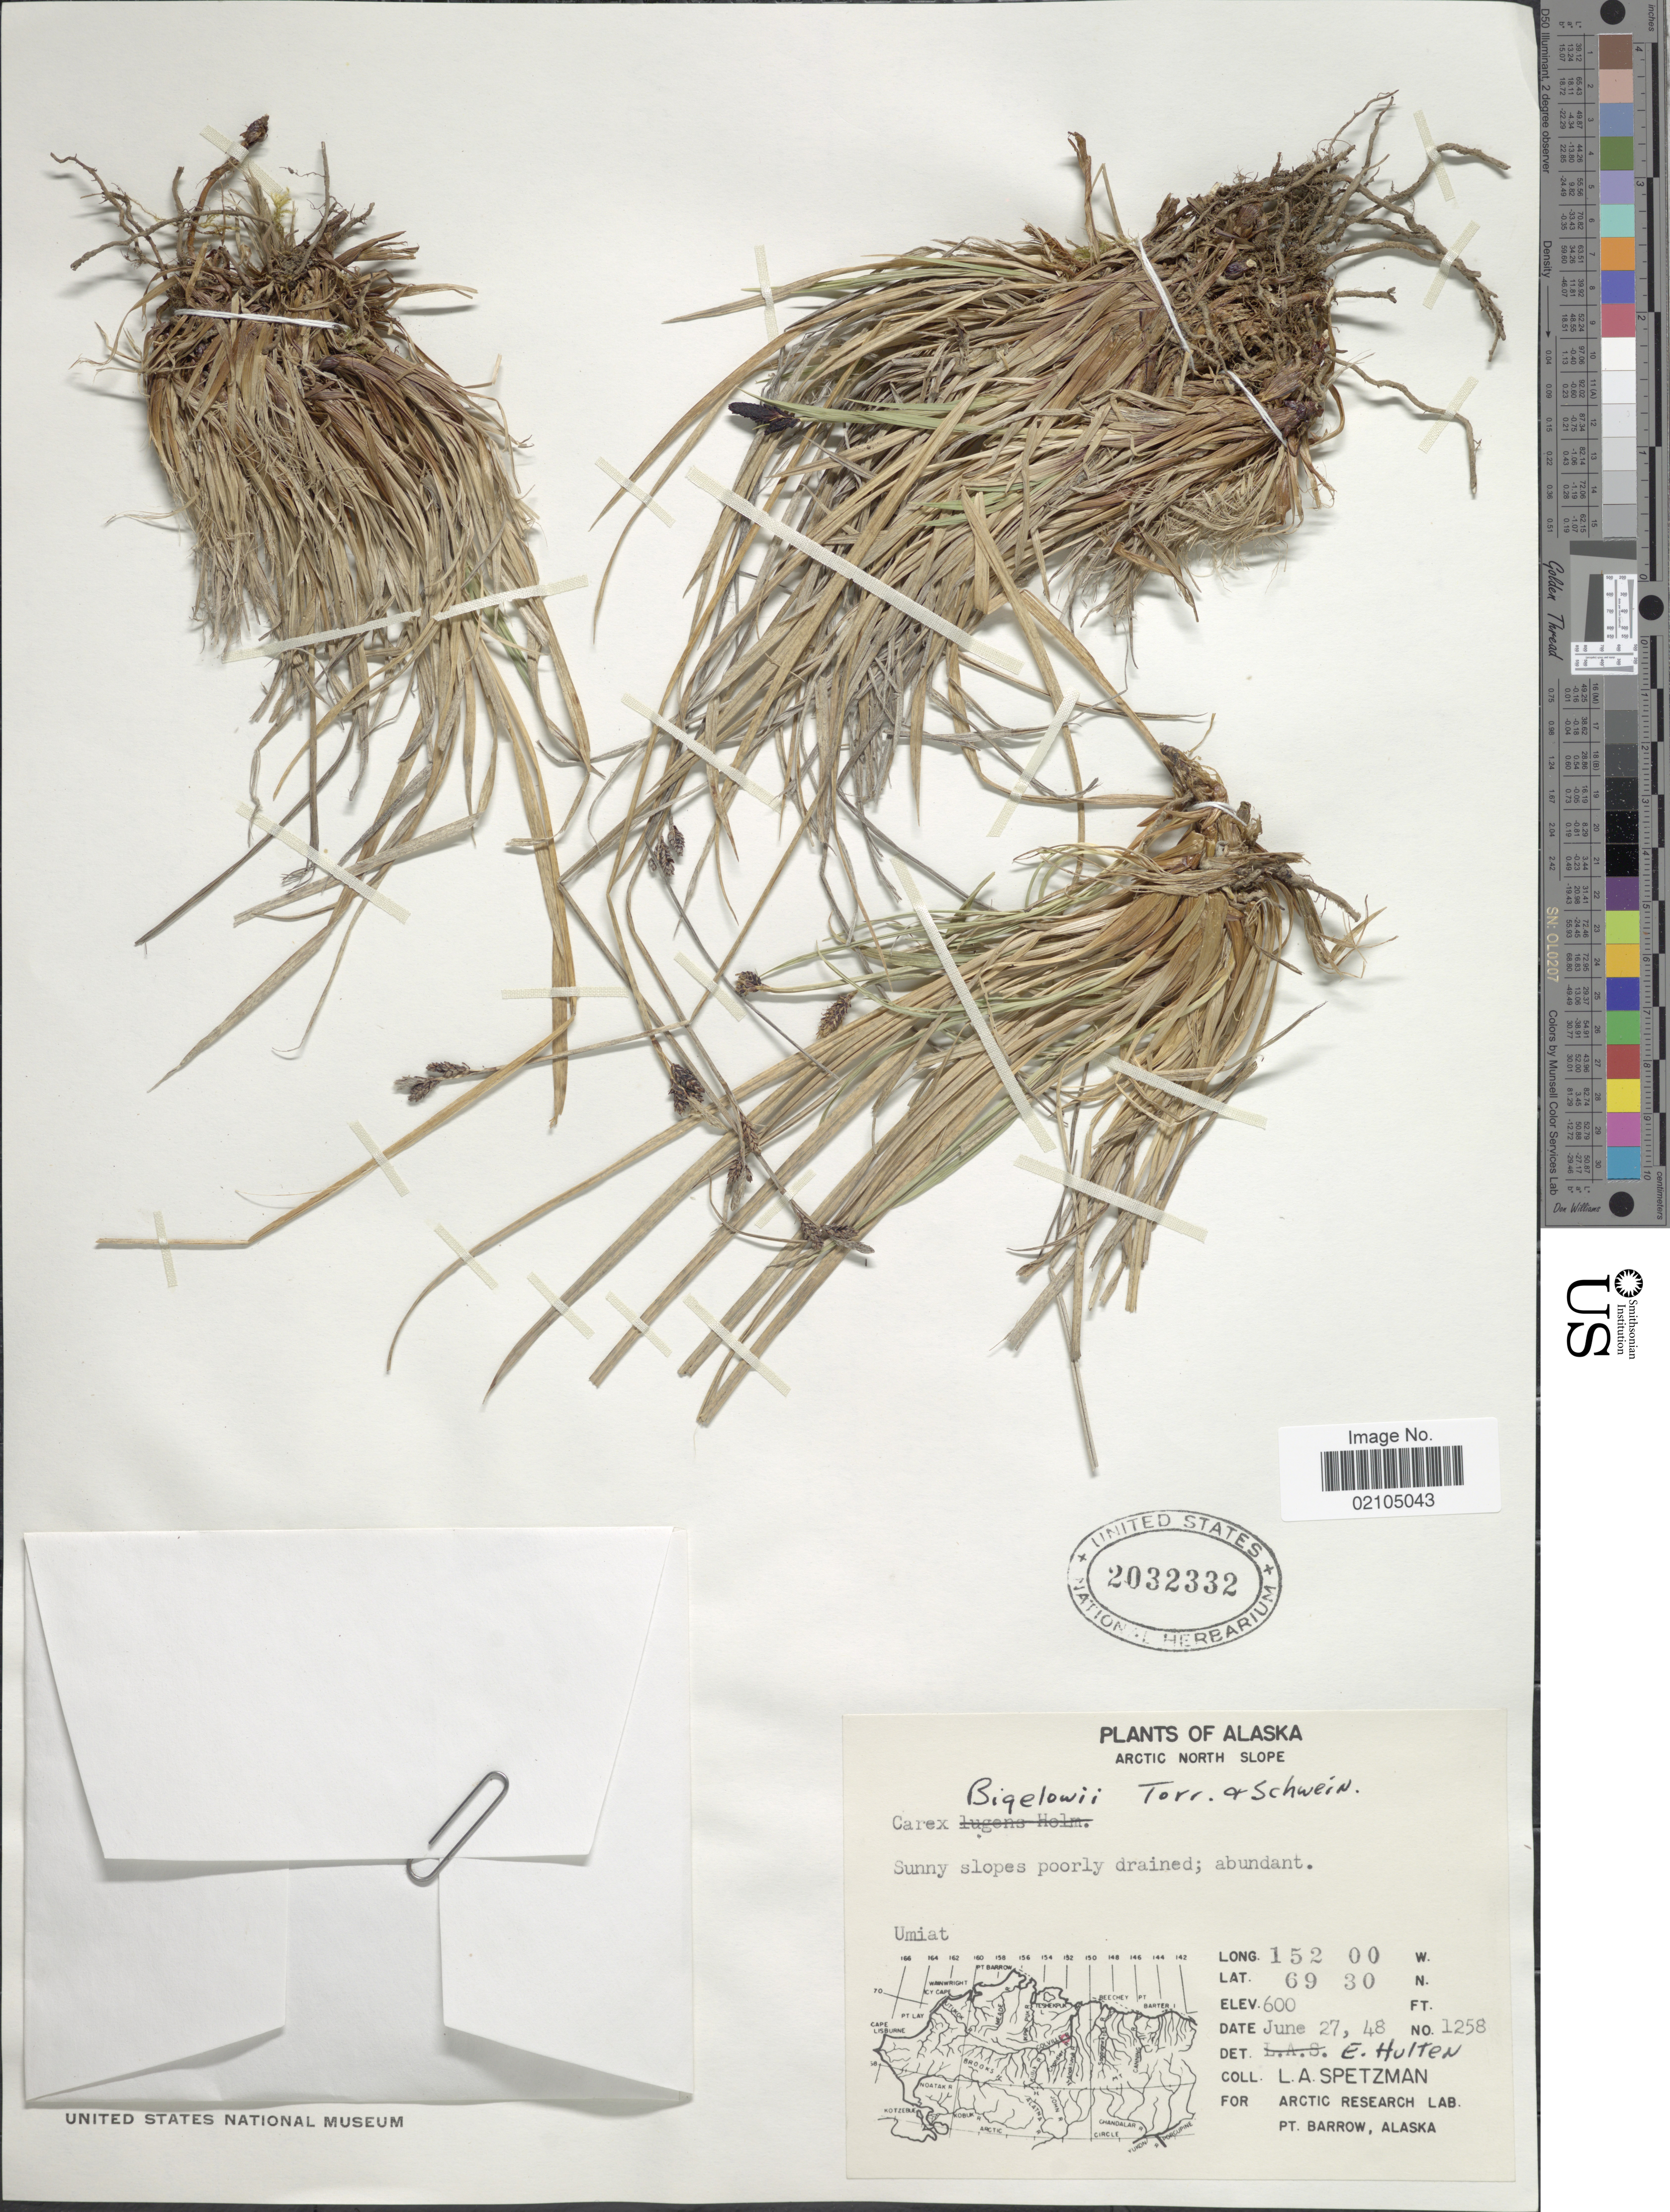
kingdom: Plantae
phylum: Tracheophyta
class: Liliopsida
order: Poales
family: Cyperaceae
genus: Carex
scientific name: Carex bigelowii subsp. lugens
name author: (Holm) T.V. Egorova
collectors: L. Spetzman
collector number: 1258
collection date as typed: Transcribed d/m/y: 27/6/48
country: United States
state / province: Alaska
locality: Arctic North Slope. Sunny slopes poorly drained. Umiat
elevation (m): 183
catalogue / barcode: US 2032332